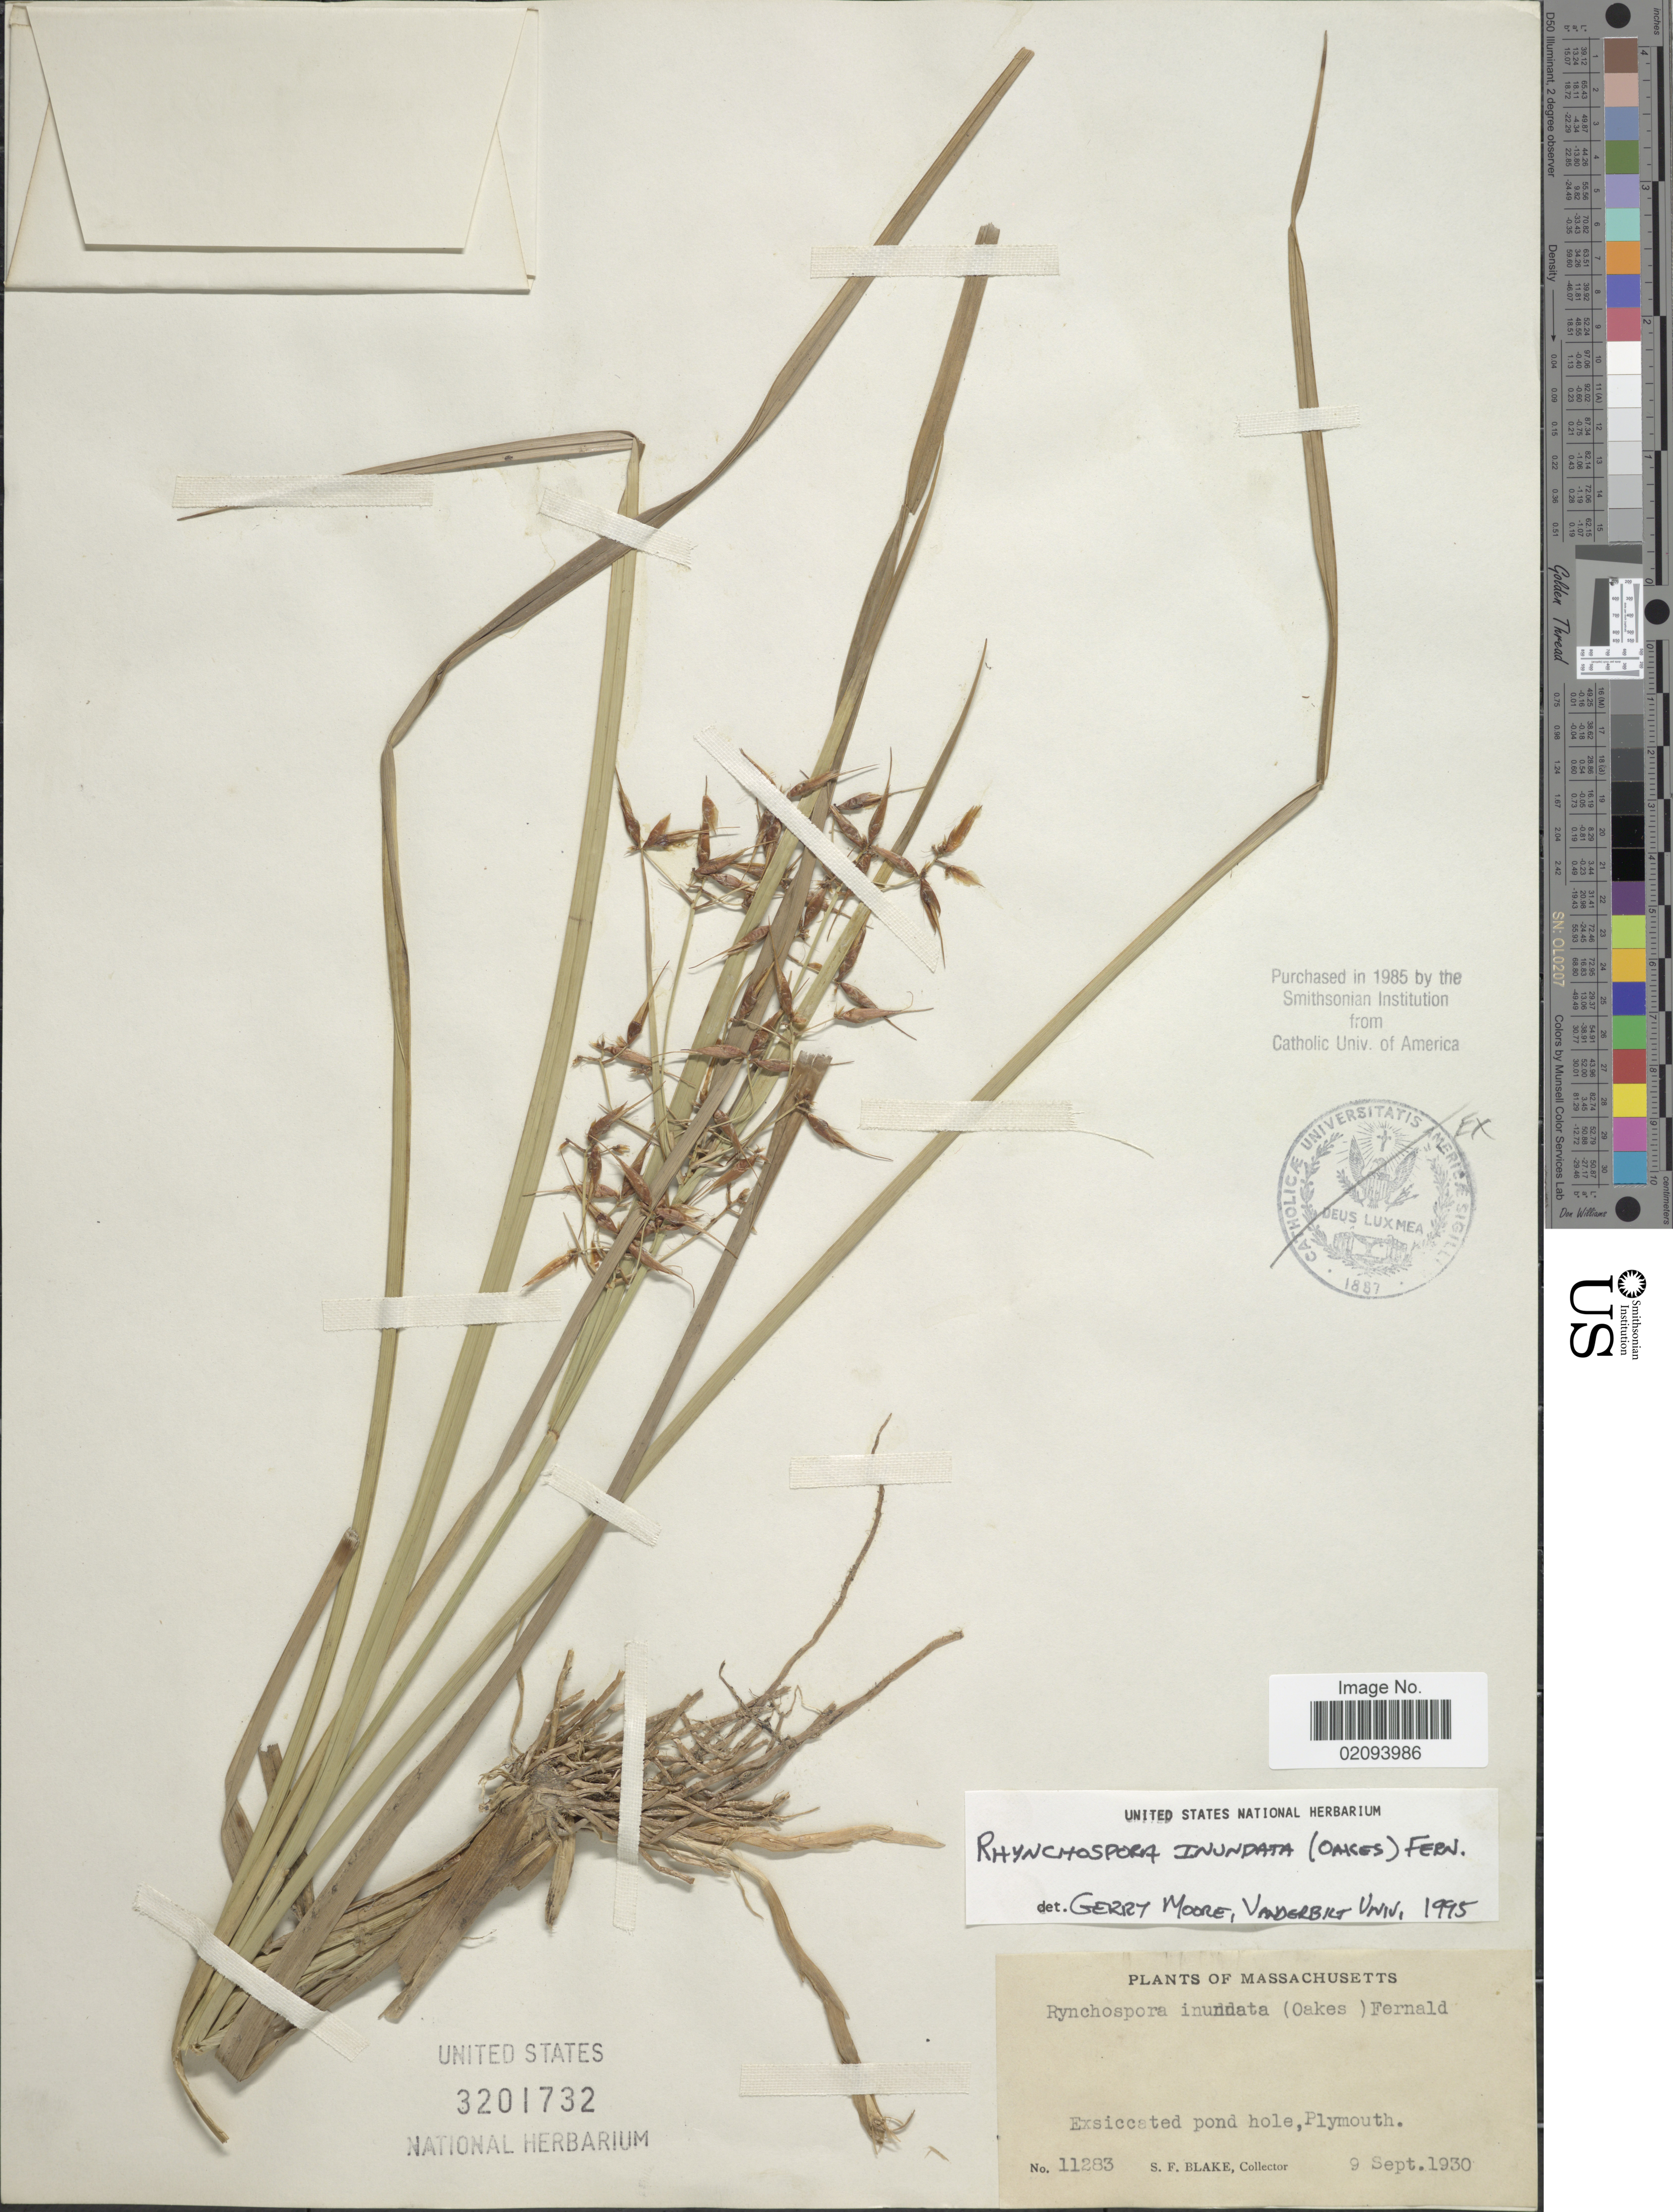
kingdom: Plantae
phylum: Tracheophyta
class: Liliopsida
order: Poales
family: Cyperaceae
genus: Rhynchospora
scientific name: Rhynchospora inundata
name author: (Oakes) Fernald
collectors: S. Blake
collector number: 11283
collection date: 1930-09-09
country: United States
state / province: Massachusetts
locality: Exsiccated pond hole, Plymouth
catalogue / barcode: US 3201732